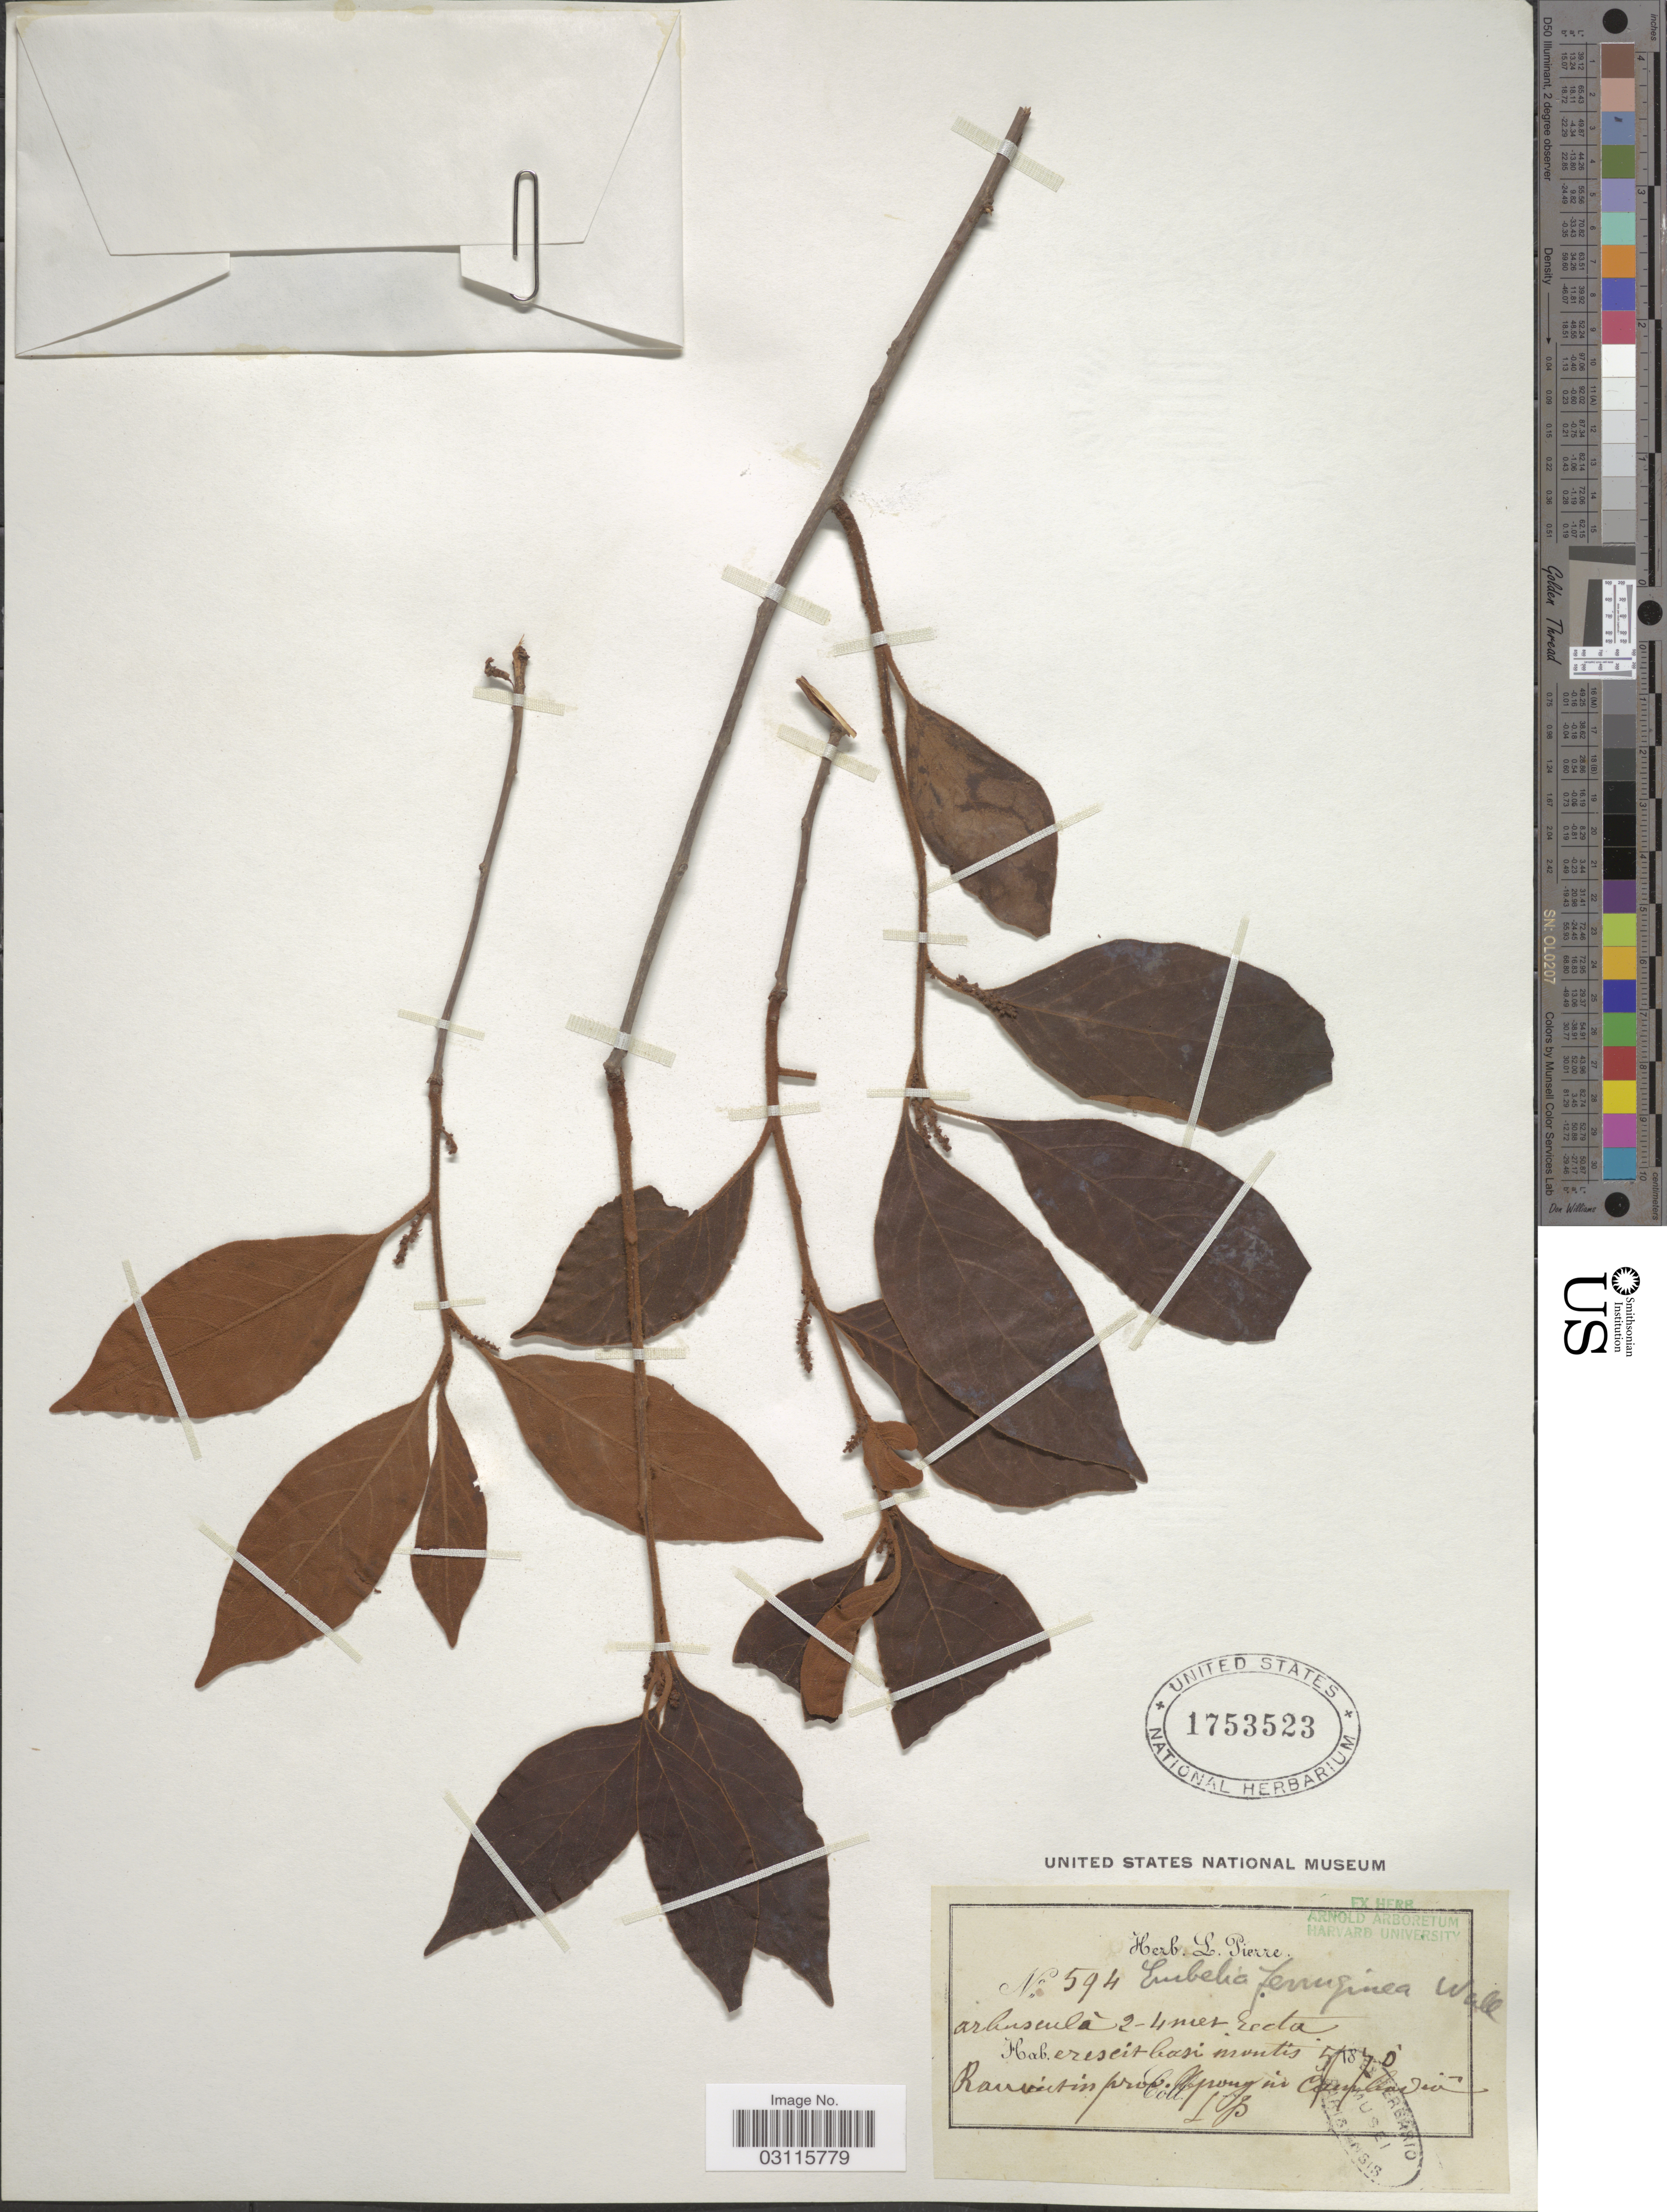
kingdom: Plantae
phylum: Tracheophyta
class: Magnoliopsida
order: Ericales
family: Primulaceae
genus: Embelia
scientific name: Embelia ferruginea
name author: A. DC.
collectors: L. Pierre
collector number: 594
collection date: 1870-05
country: Cambodia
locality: Raunviêr in prov. Kpong.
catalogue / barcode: US 1753523